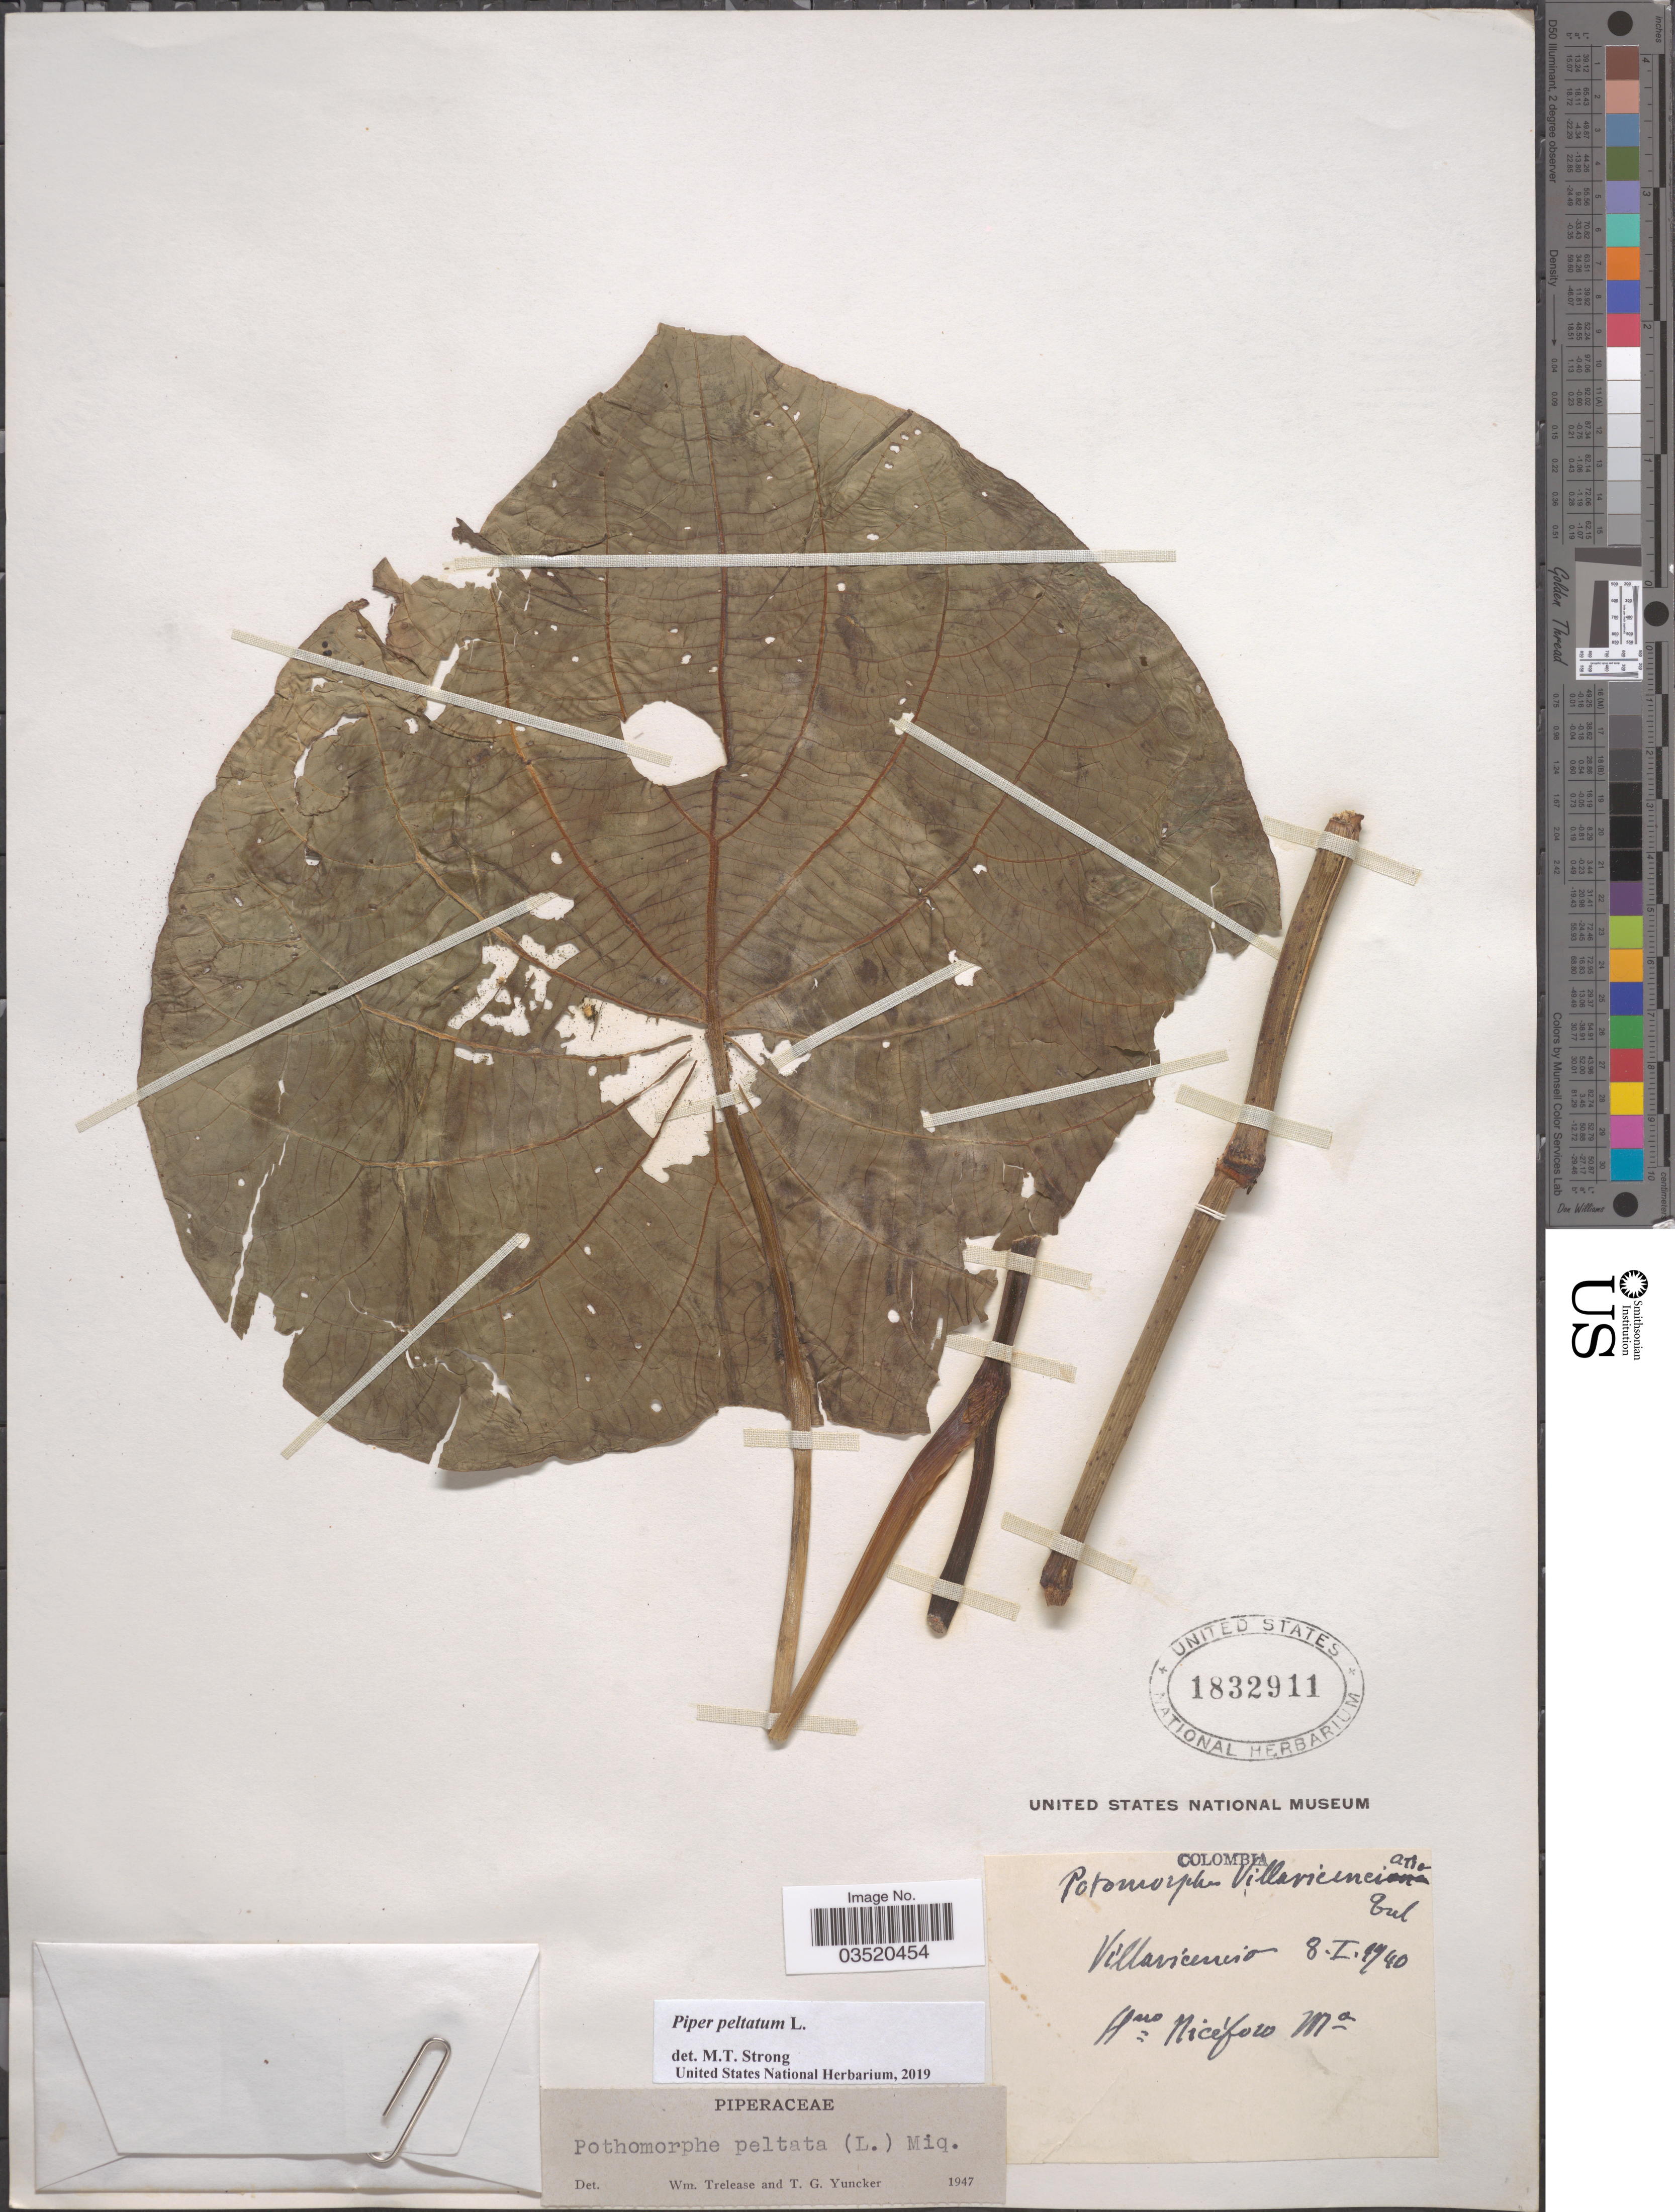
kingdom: Plantae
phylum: Tracheophyta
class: Magnoliopsida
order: Piperales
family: Piperaceae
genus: Piper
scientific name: Piper peltatum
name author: L.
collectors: M. Niceforo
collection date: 1940-01-08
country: Colombia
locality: Villavicencio.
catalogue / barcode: US 1832911